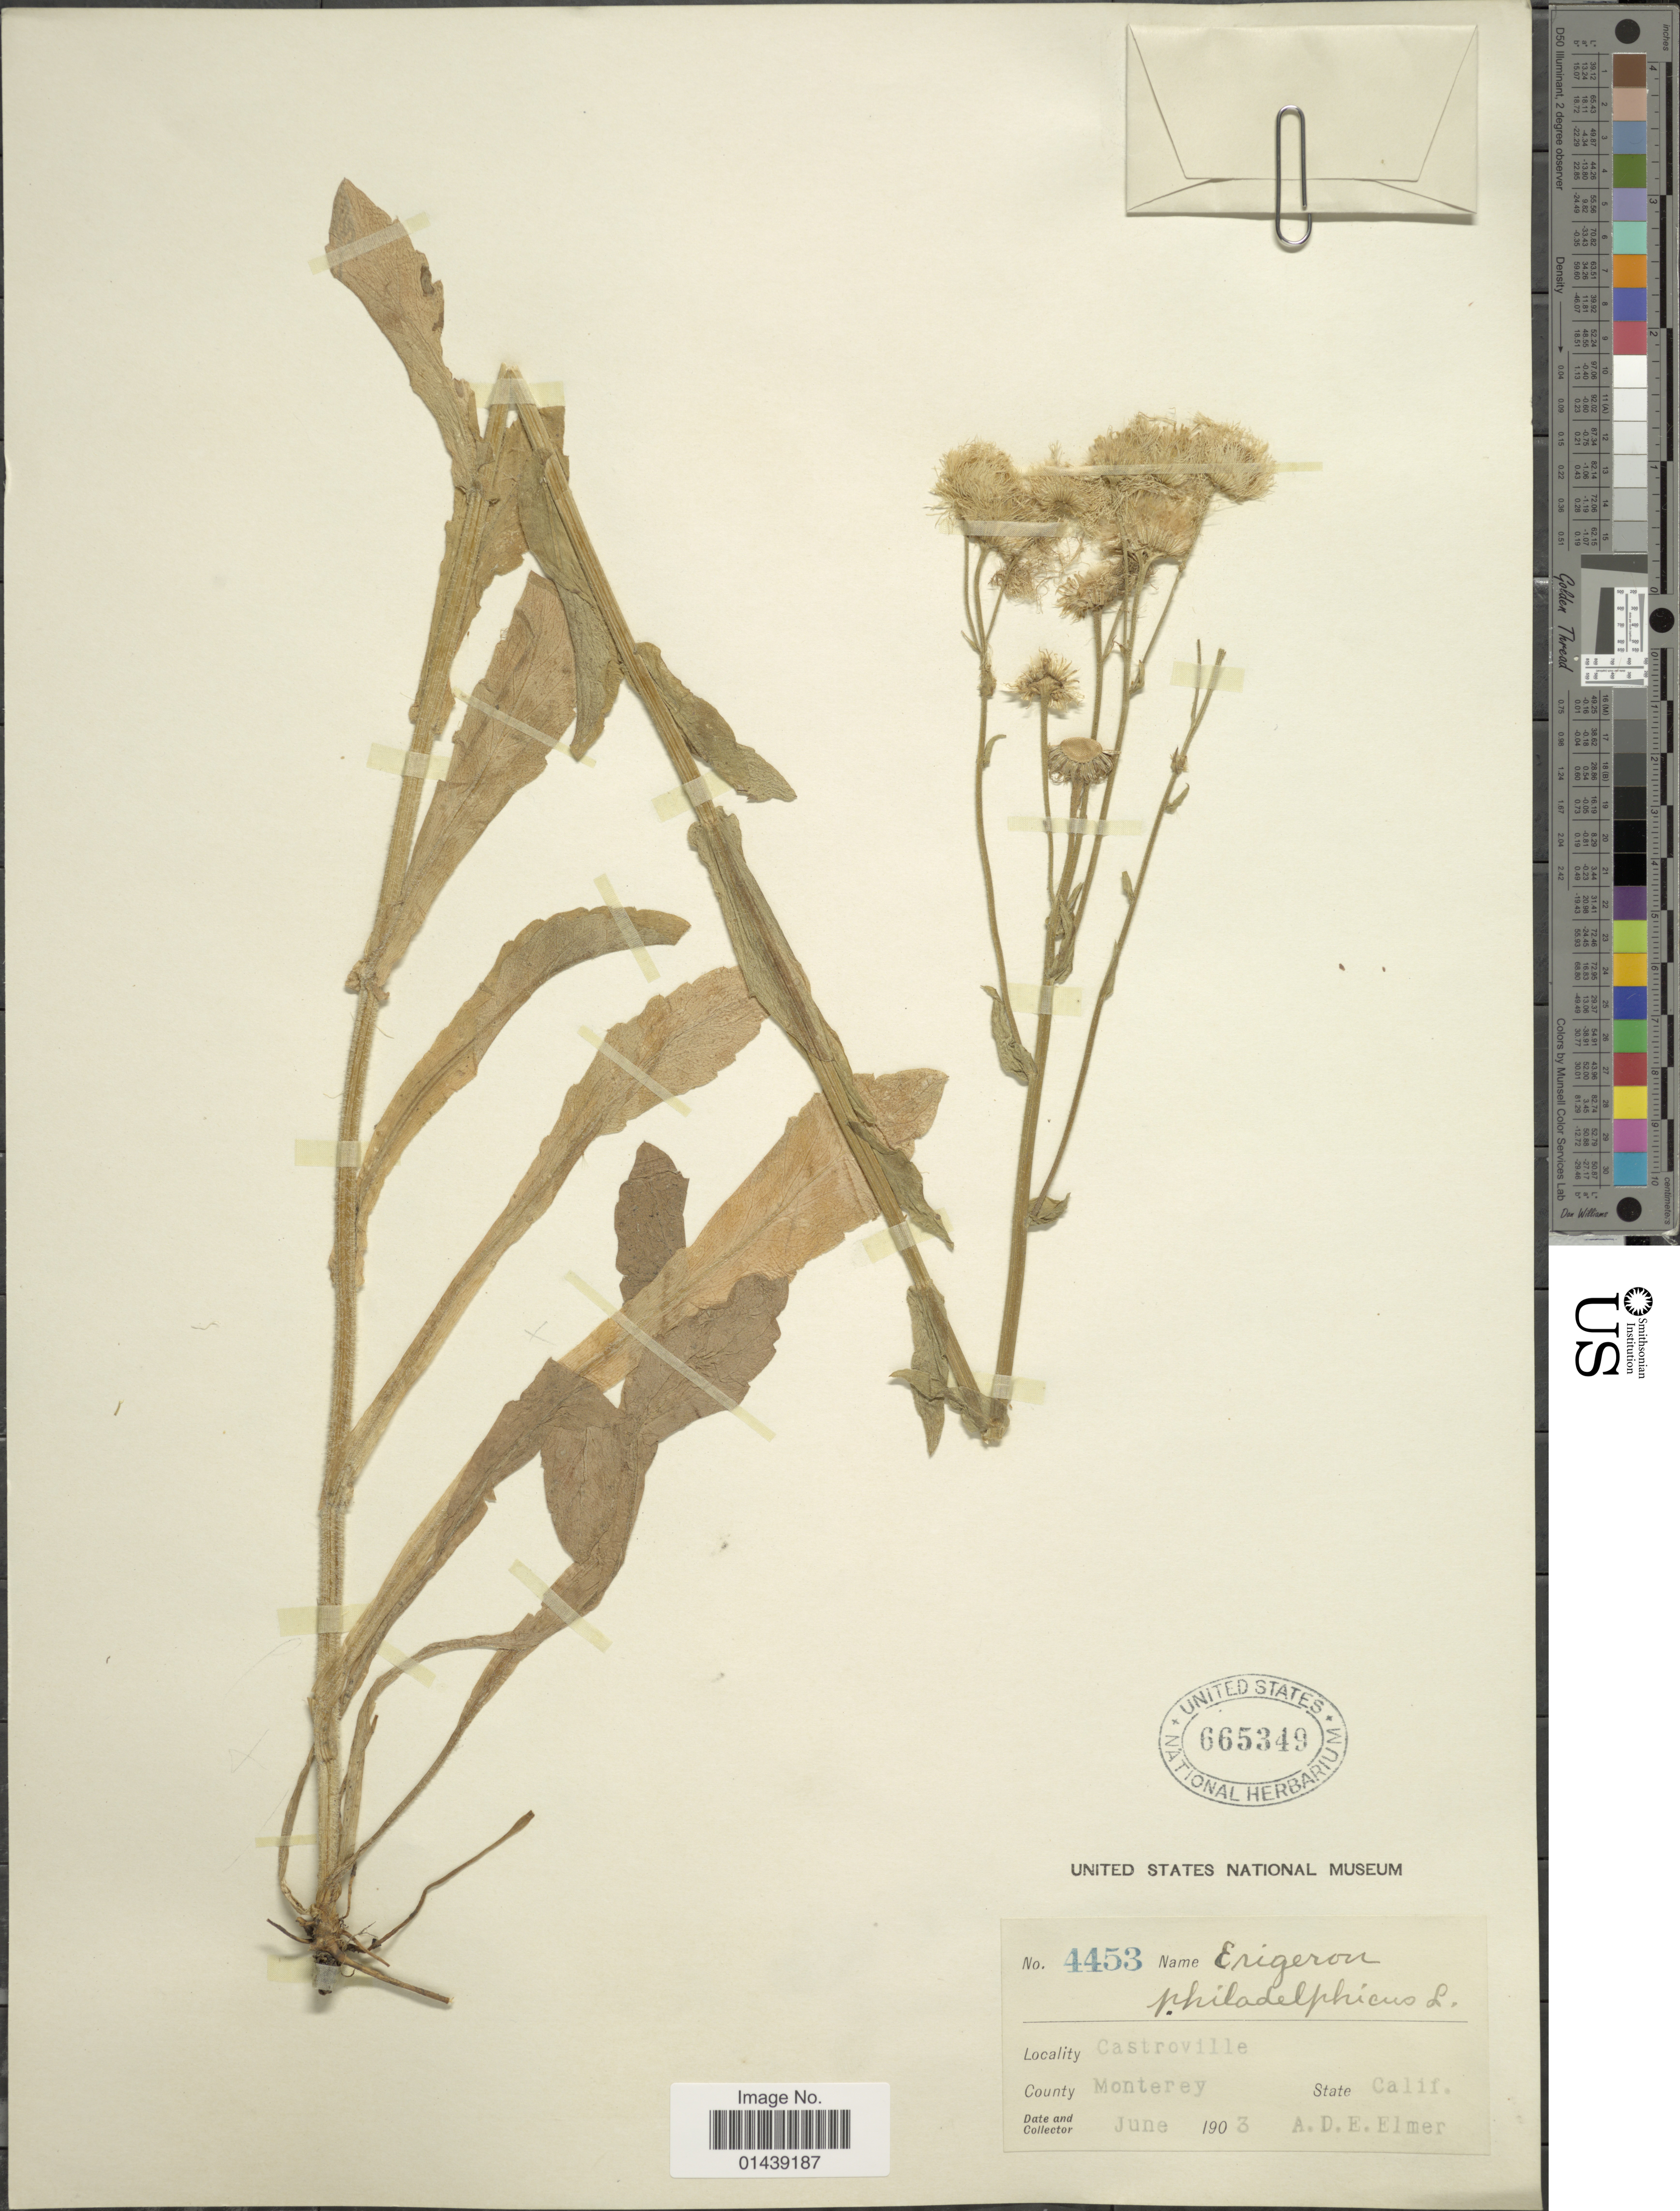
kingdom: Plantae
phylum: Tracheophyta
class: Magnoliopsida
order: Asterales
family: Asteraceae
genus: Erigeron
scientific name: Erigeron philadelphicus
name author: L.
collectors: A. D. E. Elmer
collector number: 4453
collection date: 1903-06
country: United States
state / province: California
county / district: Monterey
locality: Castroville. County Monterey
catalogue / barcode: US 665349